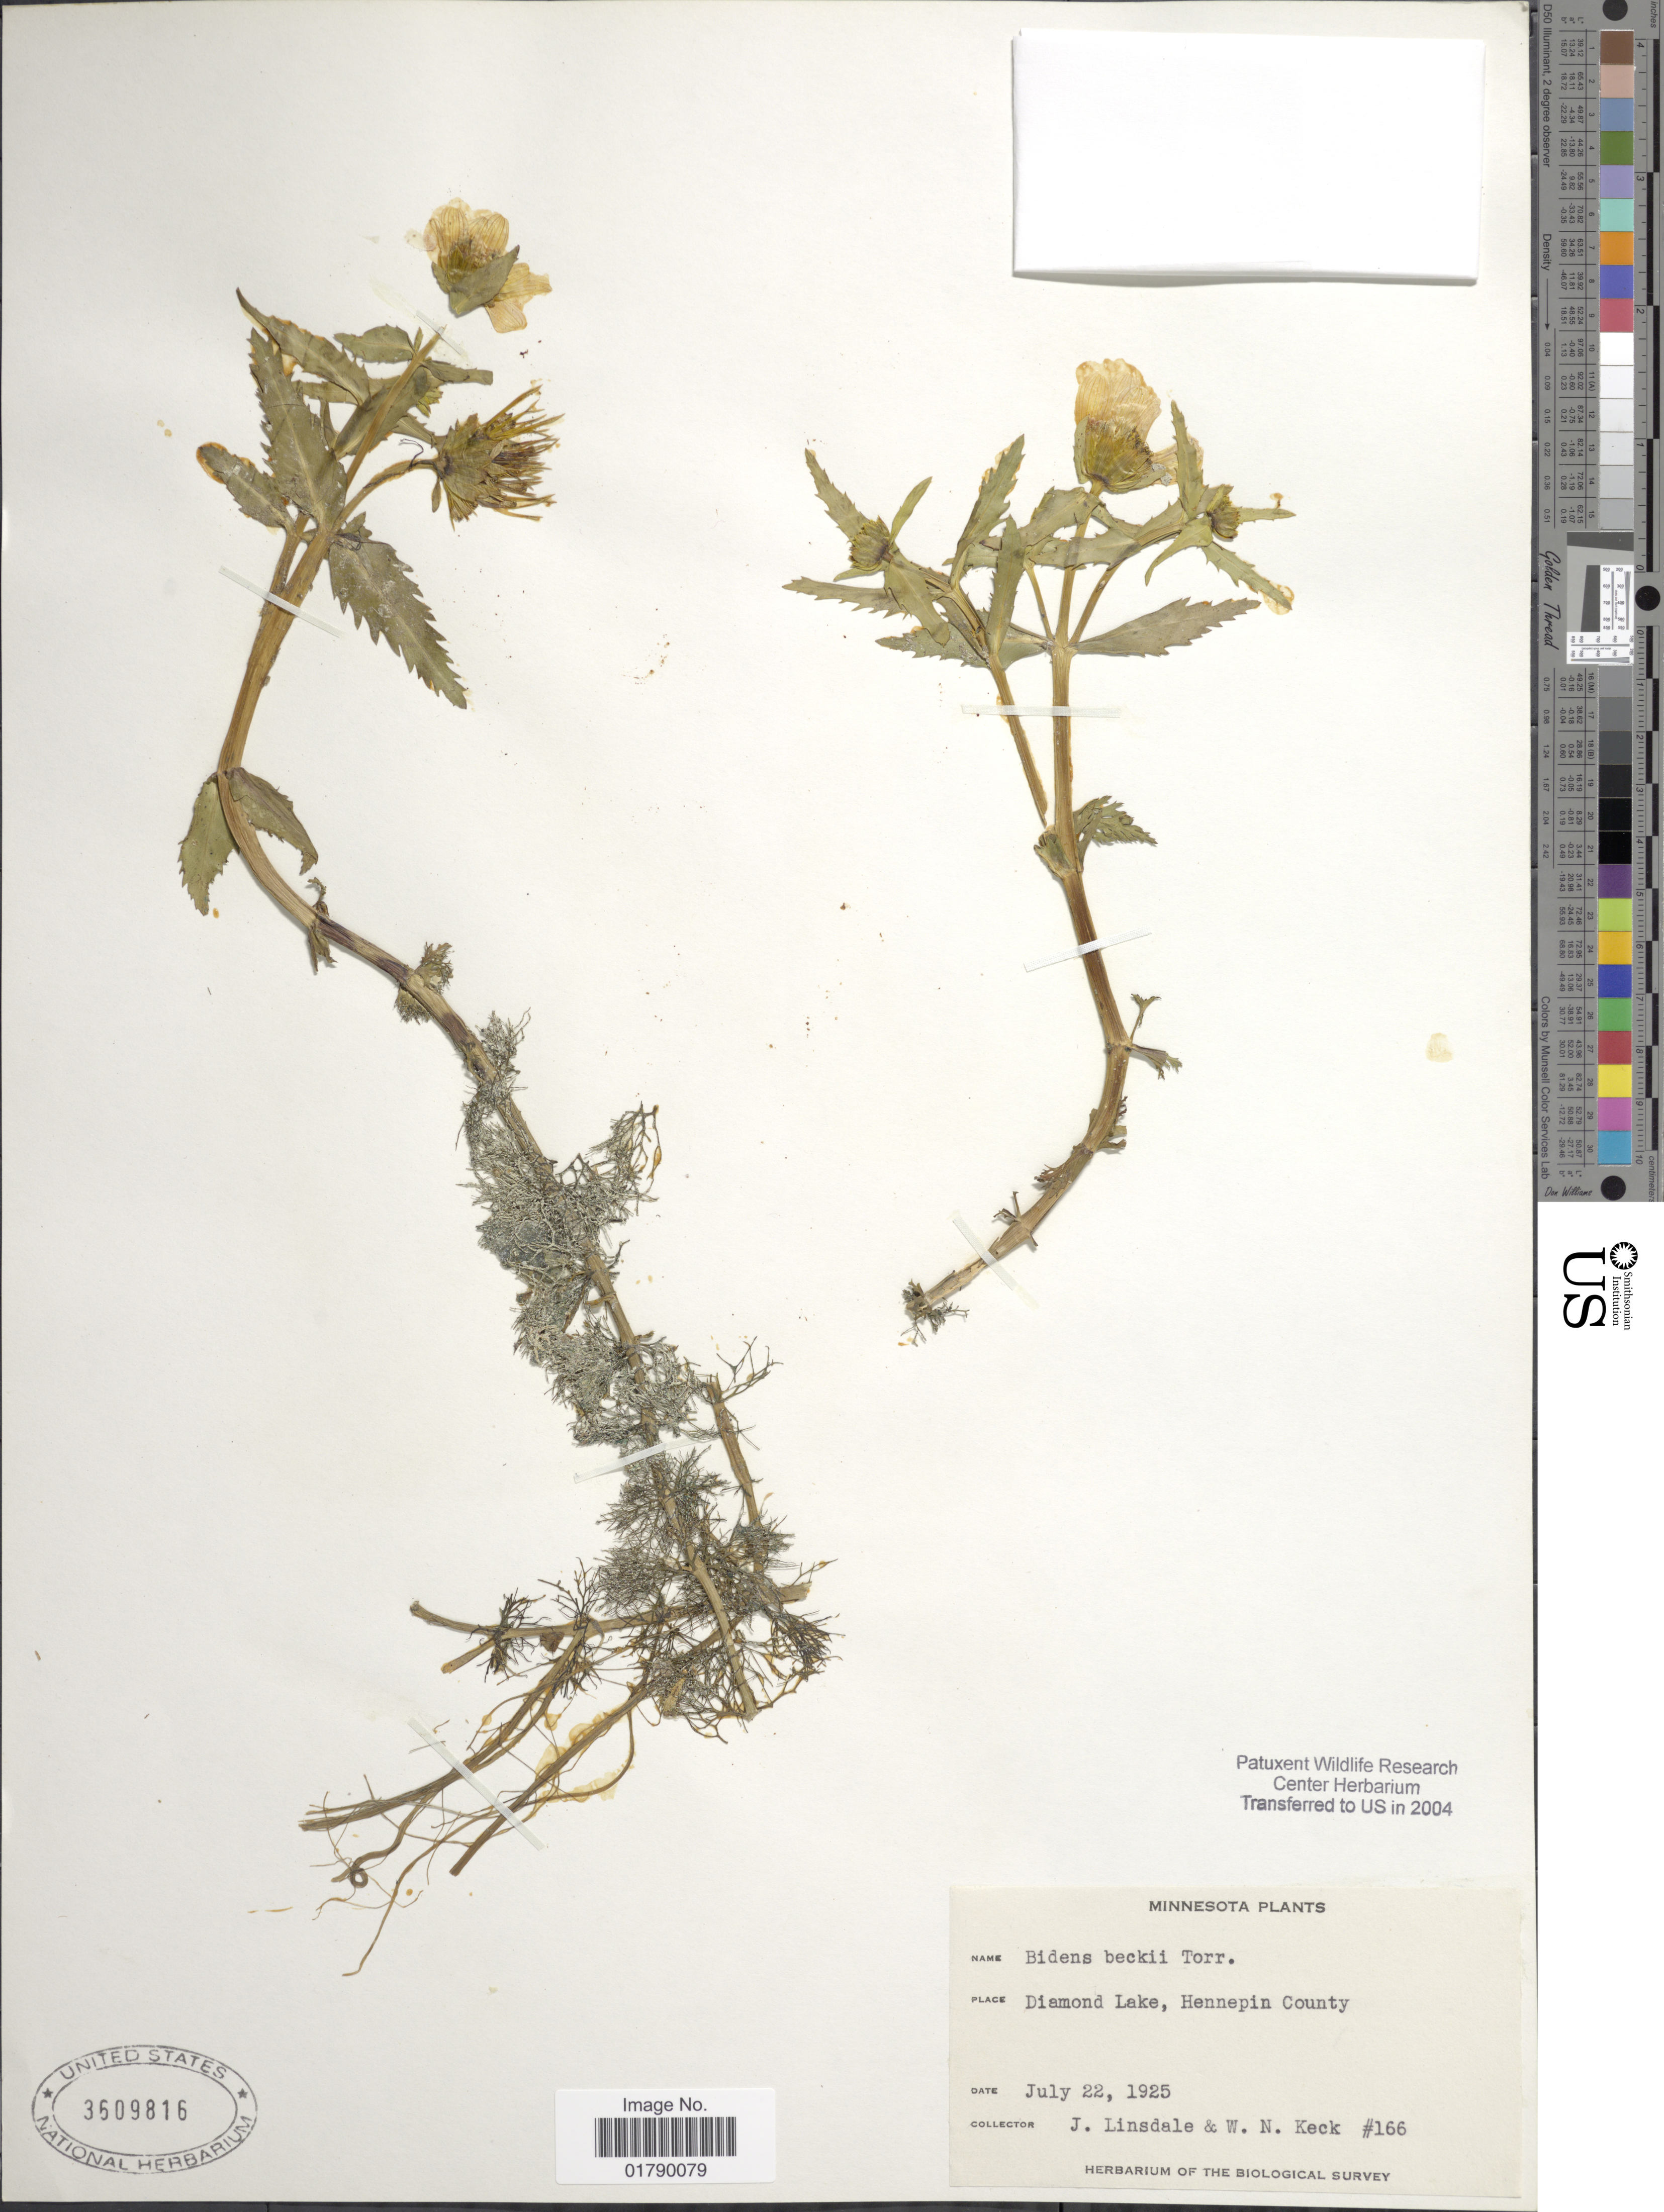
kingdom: Plantae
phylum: Tracheophyta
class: Magnoliopsida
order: Asterales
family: Asteraceae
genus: Megalodonta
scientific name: Megalodonta sp.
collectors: J. Linsdale & W. Keck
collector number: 166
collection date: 1925-07-22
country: United States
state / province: Minnesota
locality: Diamond Lake, Hennepin County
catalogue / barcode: US 3609816